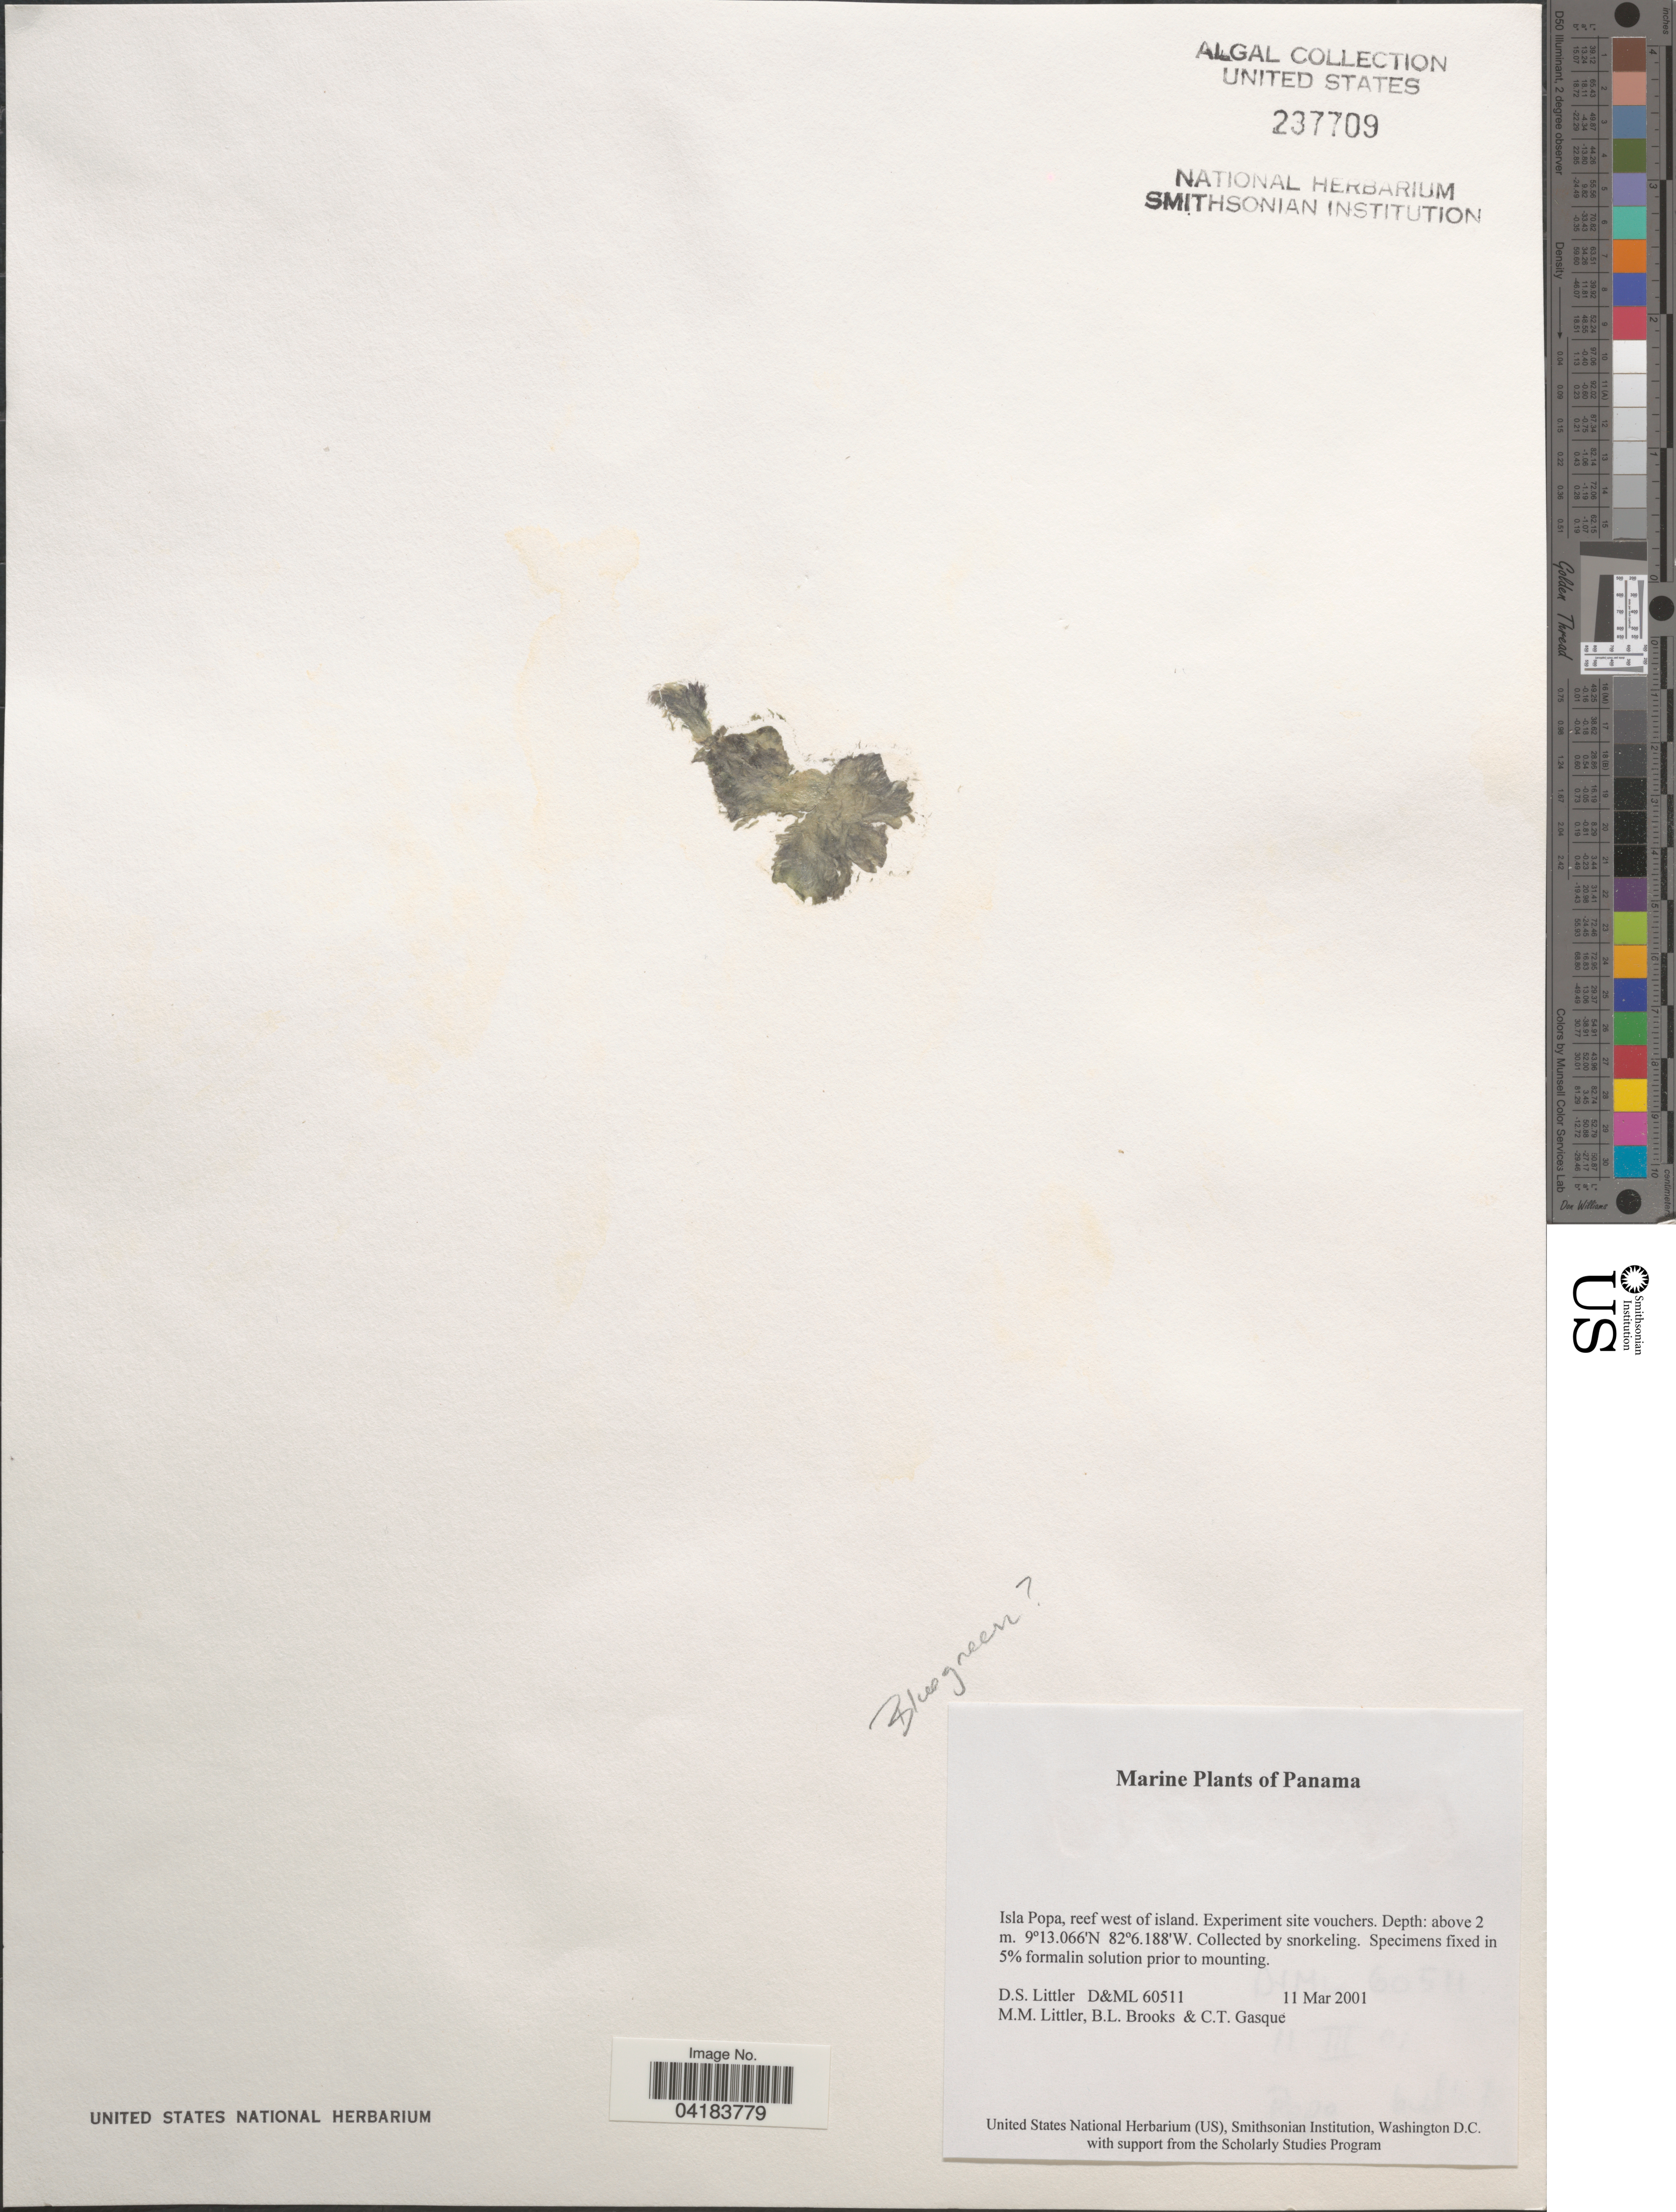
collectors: D. S. Littler, B. Brooks & C. Gasque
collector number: D&ML60511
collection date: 2001-03-11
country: Panama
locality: Isla Popa, reef west of island. Experiment site vouchers.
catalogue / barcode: US 237709